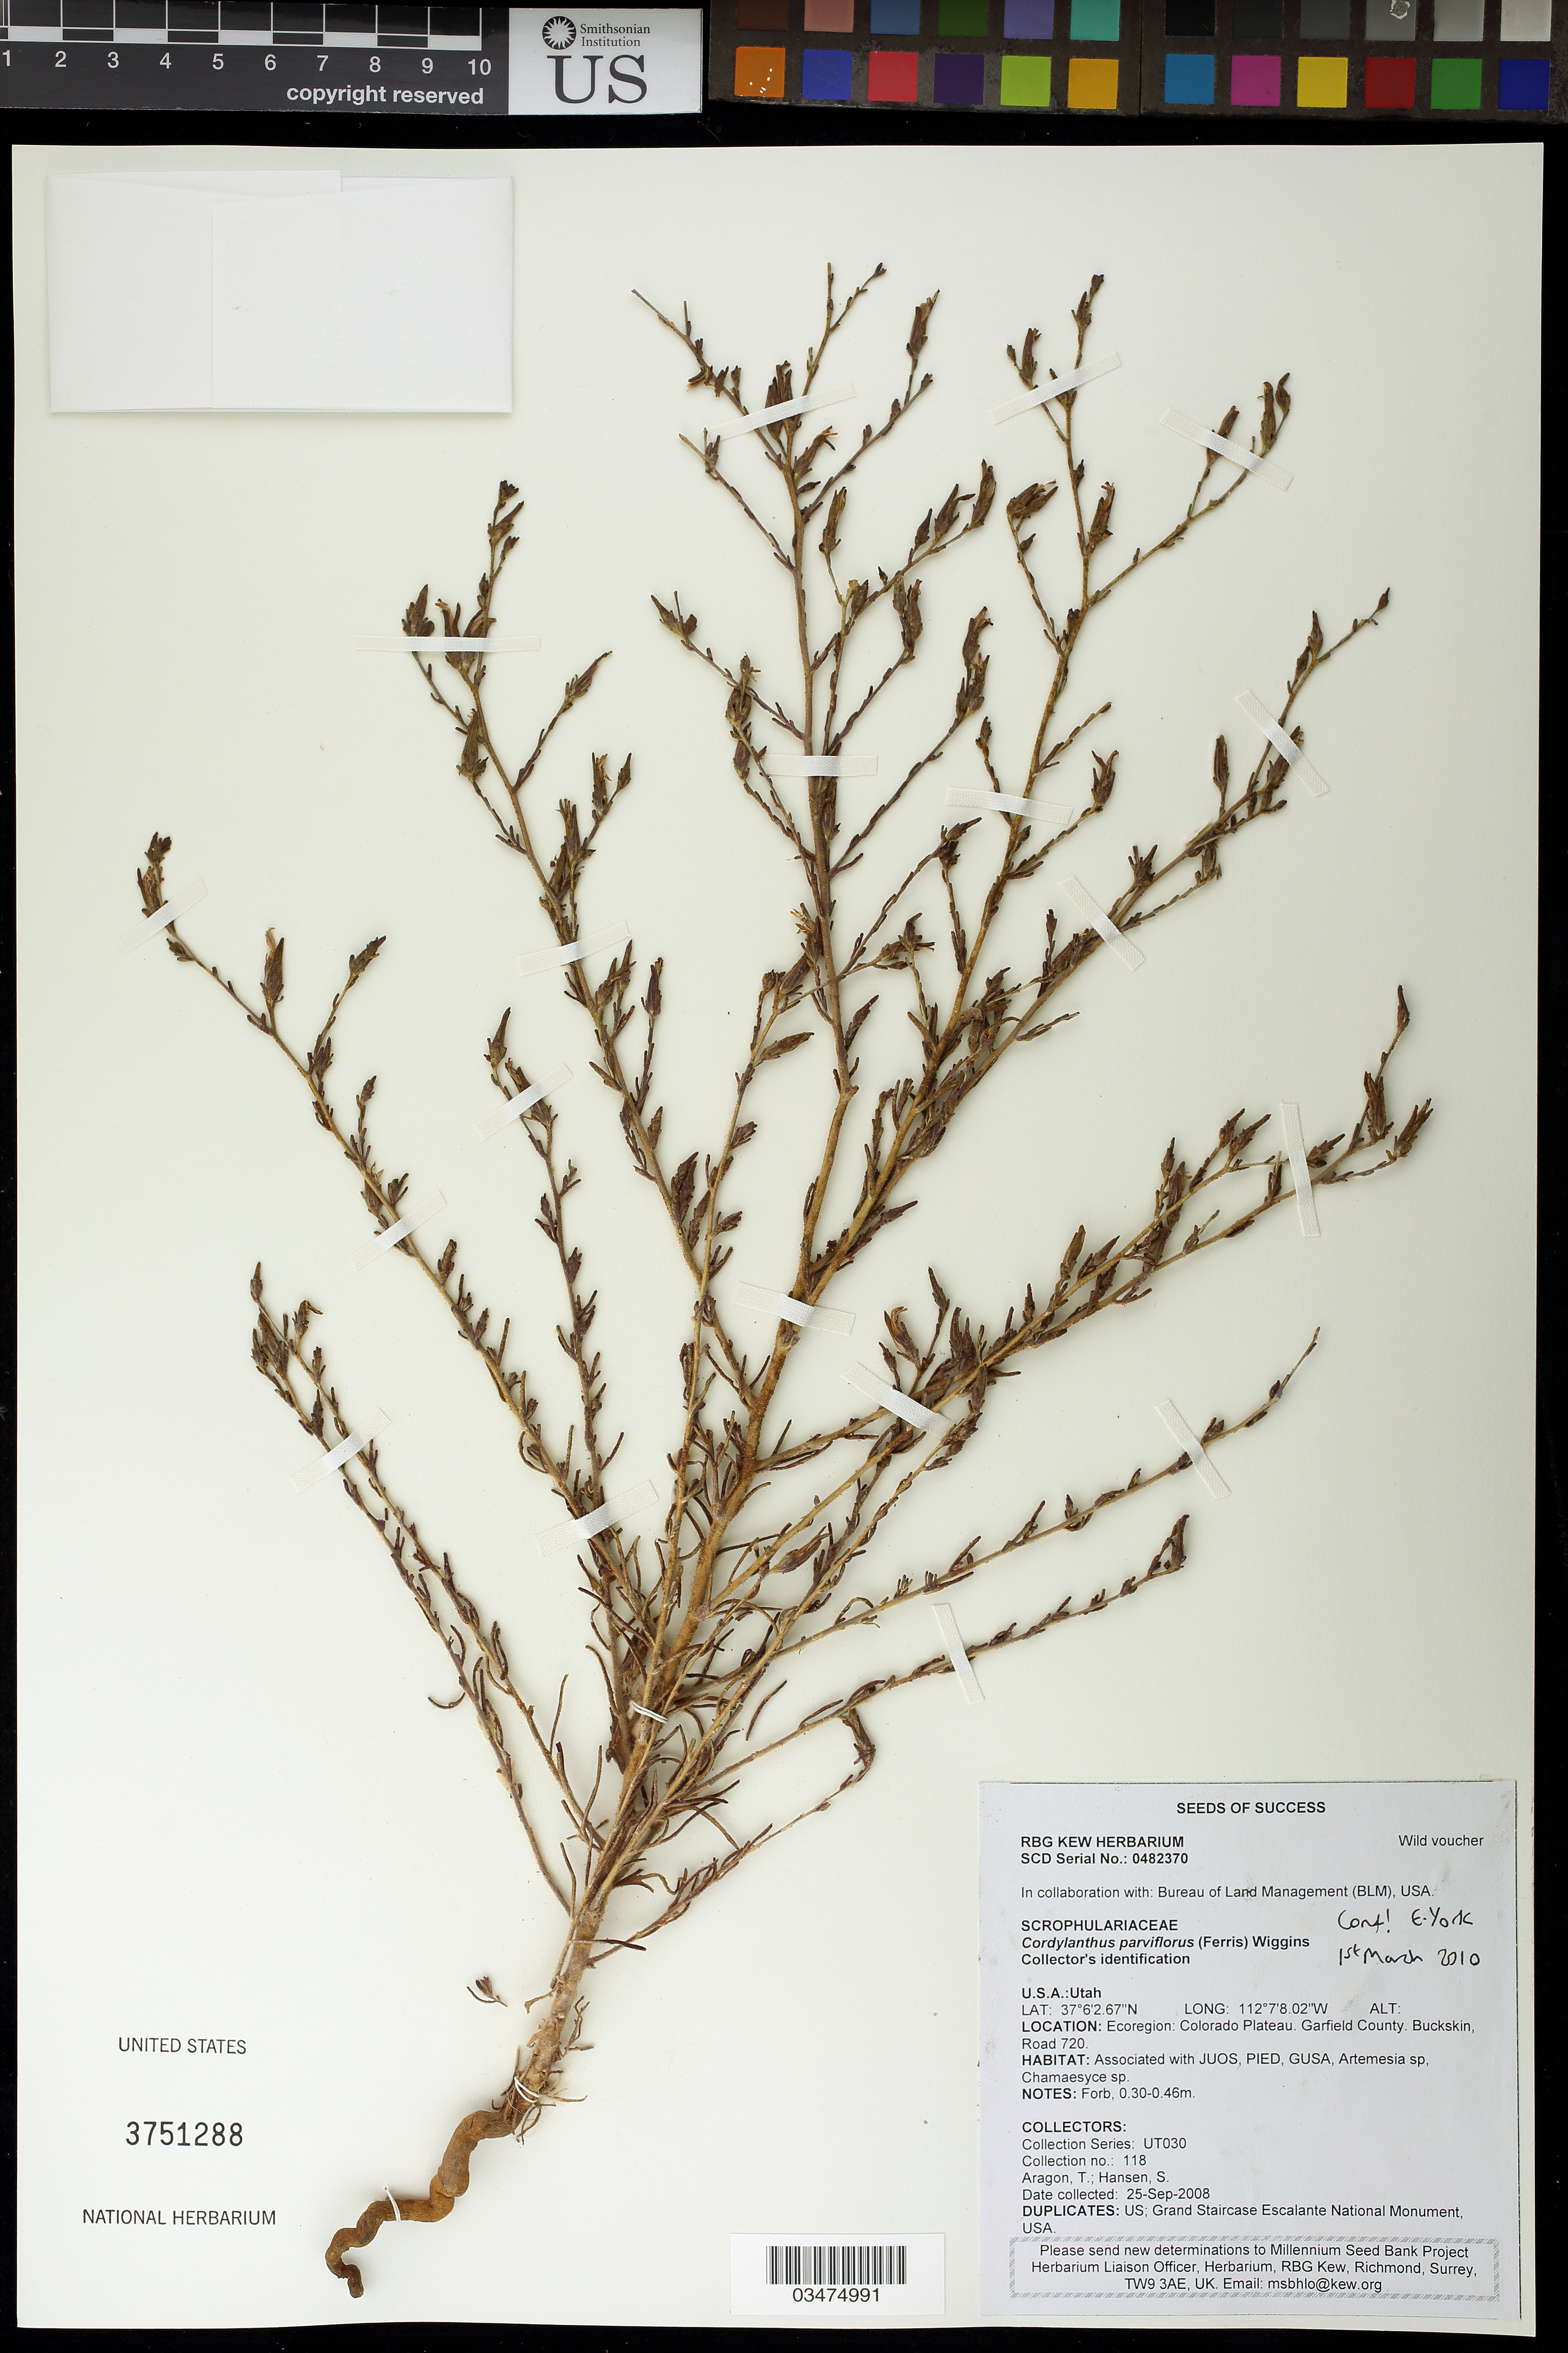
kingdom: Plantae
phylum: Tracheophyta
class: Magnoliopsida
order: Lamiales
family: Orobanchaceae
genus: Cordylanthus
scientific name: Cordylanthus parviflorus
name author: (Ferris) Wiggins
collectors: T. Aragon & S. Hansen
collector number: UT030-118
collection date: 2008-09-25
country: United States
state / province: Utah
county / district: Garfield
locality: Colorado Plateau, Buckskin, Road 720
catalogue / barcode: US 3751288